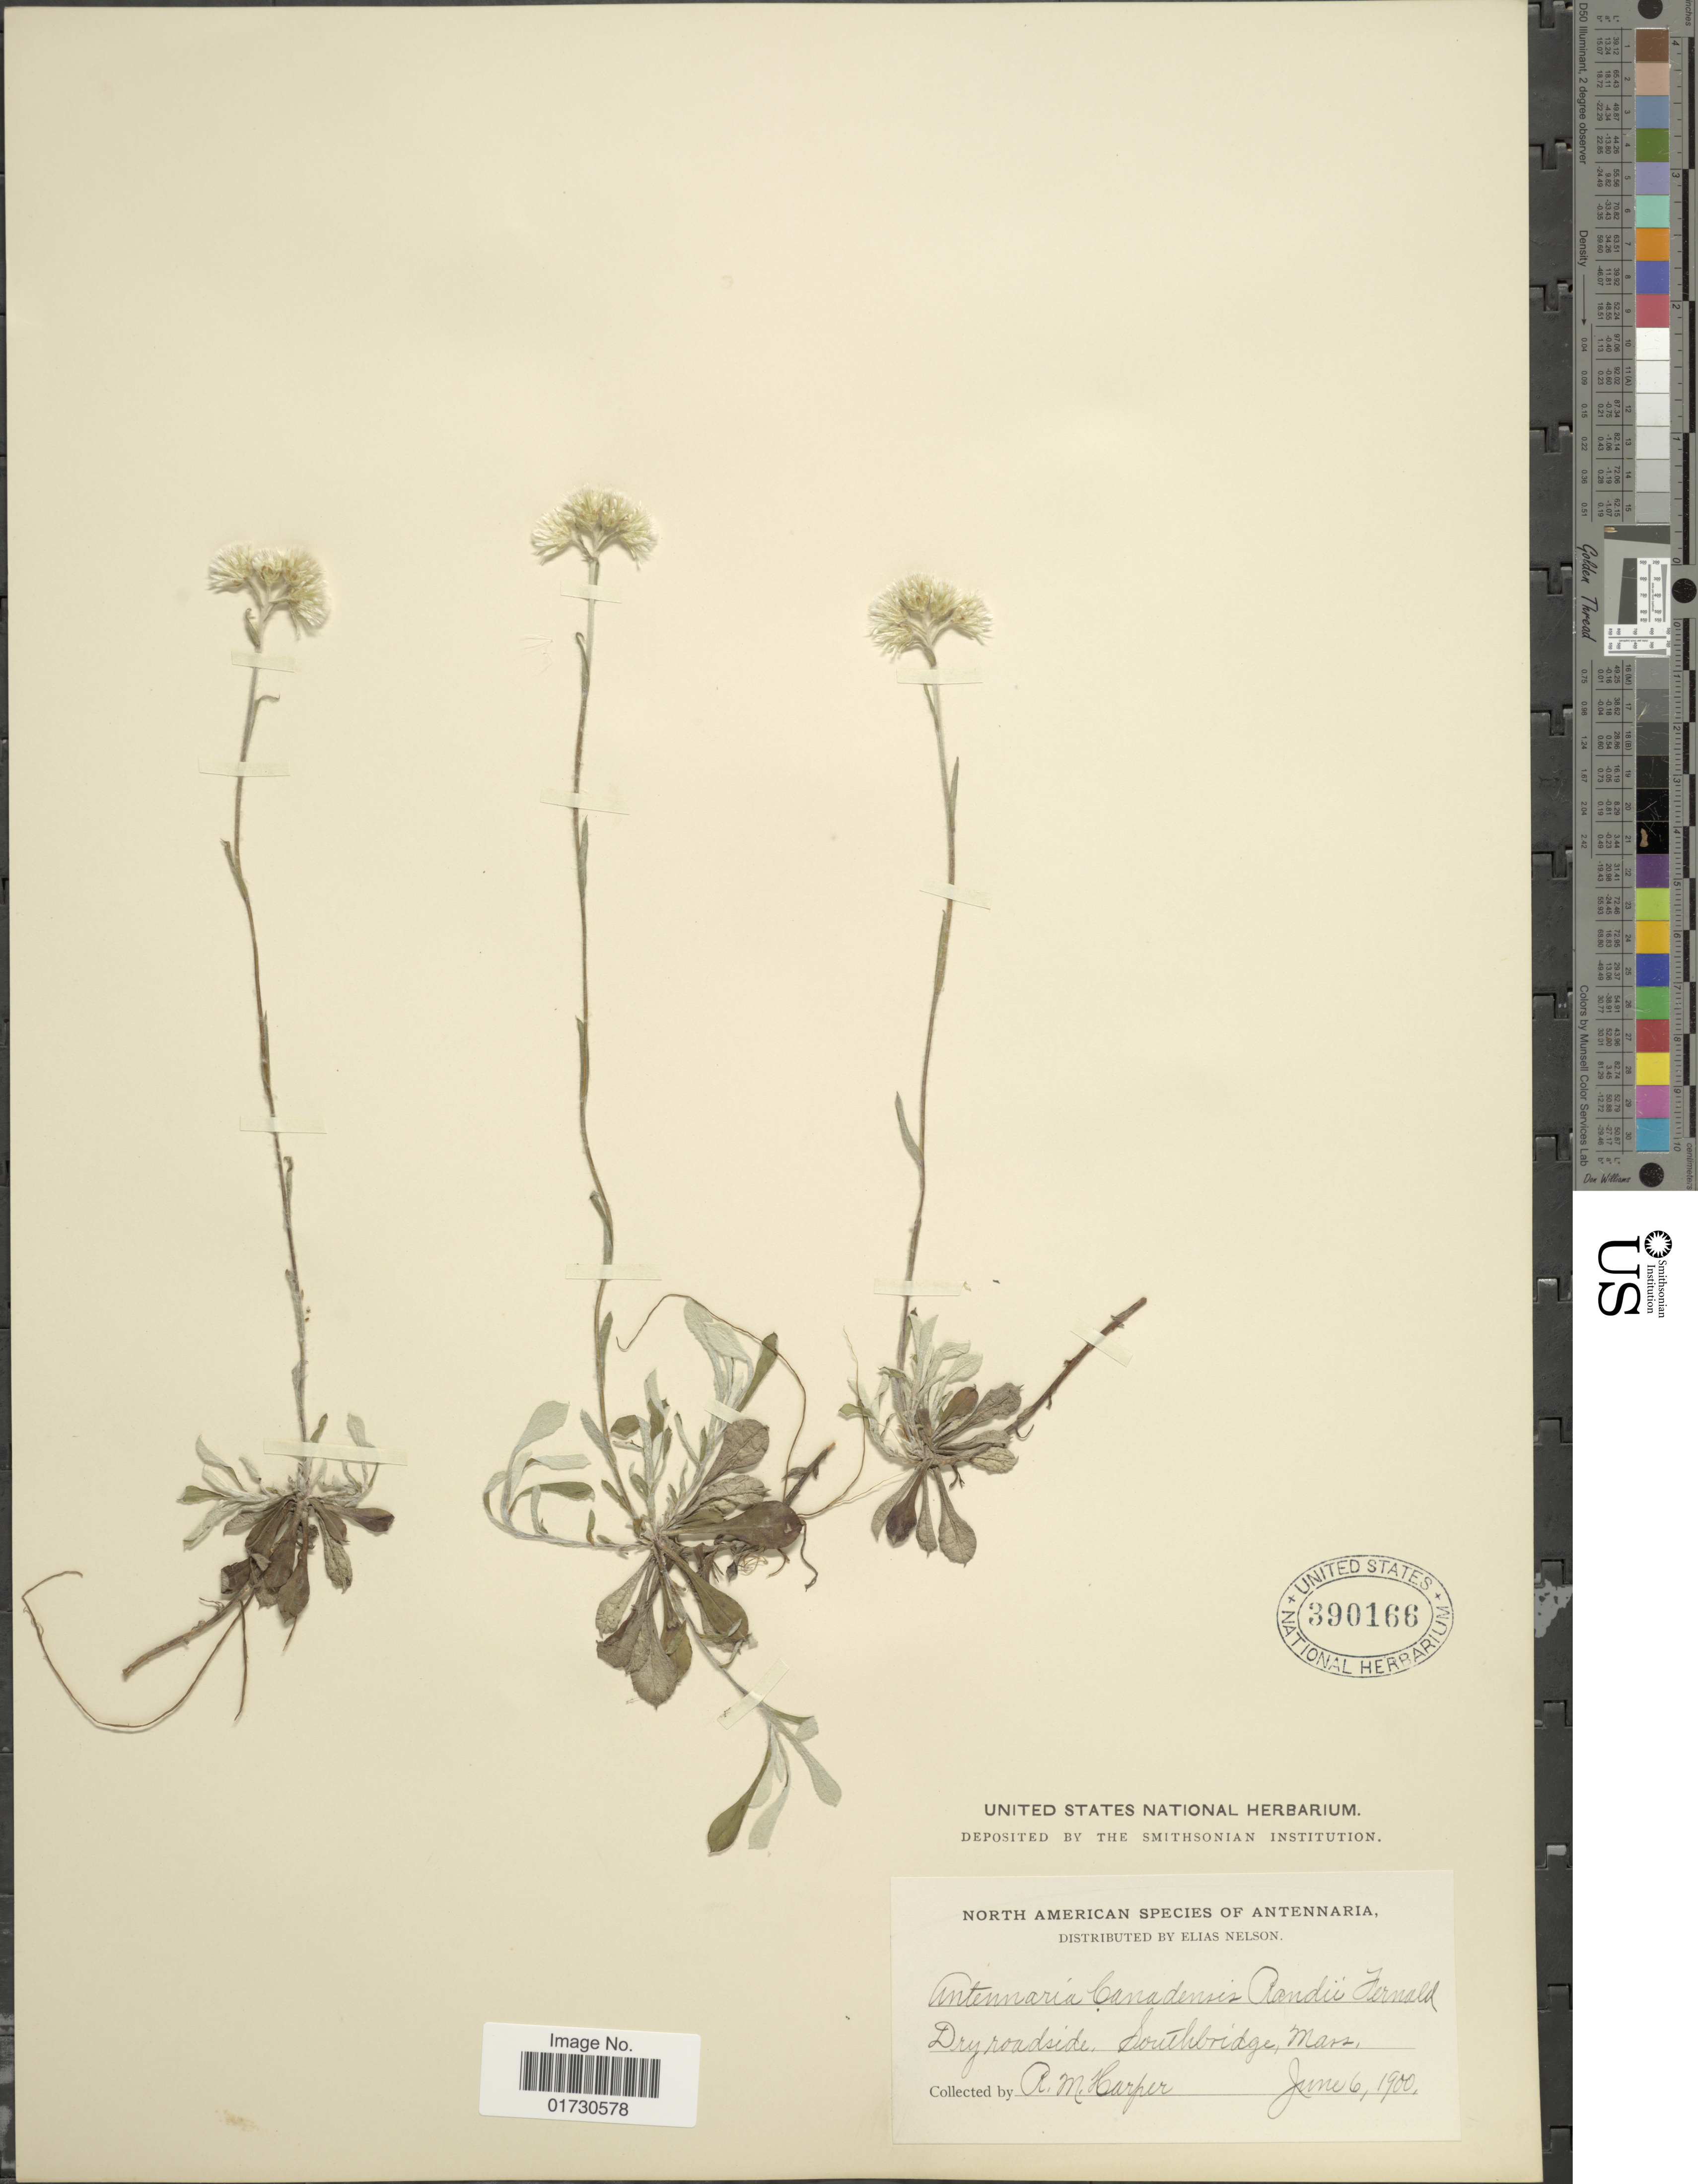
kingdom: Plantae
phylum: Tracheophyta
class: Magnoliopsida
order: Asterales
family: Asteraceae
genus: Antennaria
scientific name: Antennaria canadensis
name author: Greene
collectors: R. M. Harper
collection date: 1900-06-06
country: United States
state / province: Massachusetts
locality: Dry roadside, Southbridge, Mass.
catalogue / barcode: US 390166